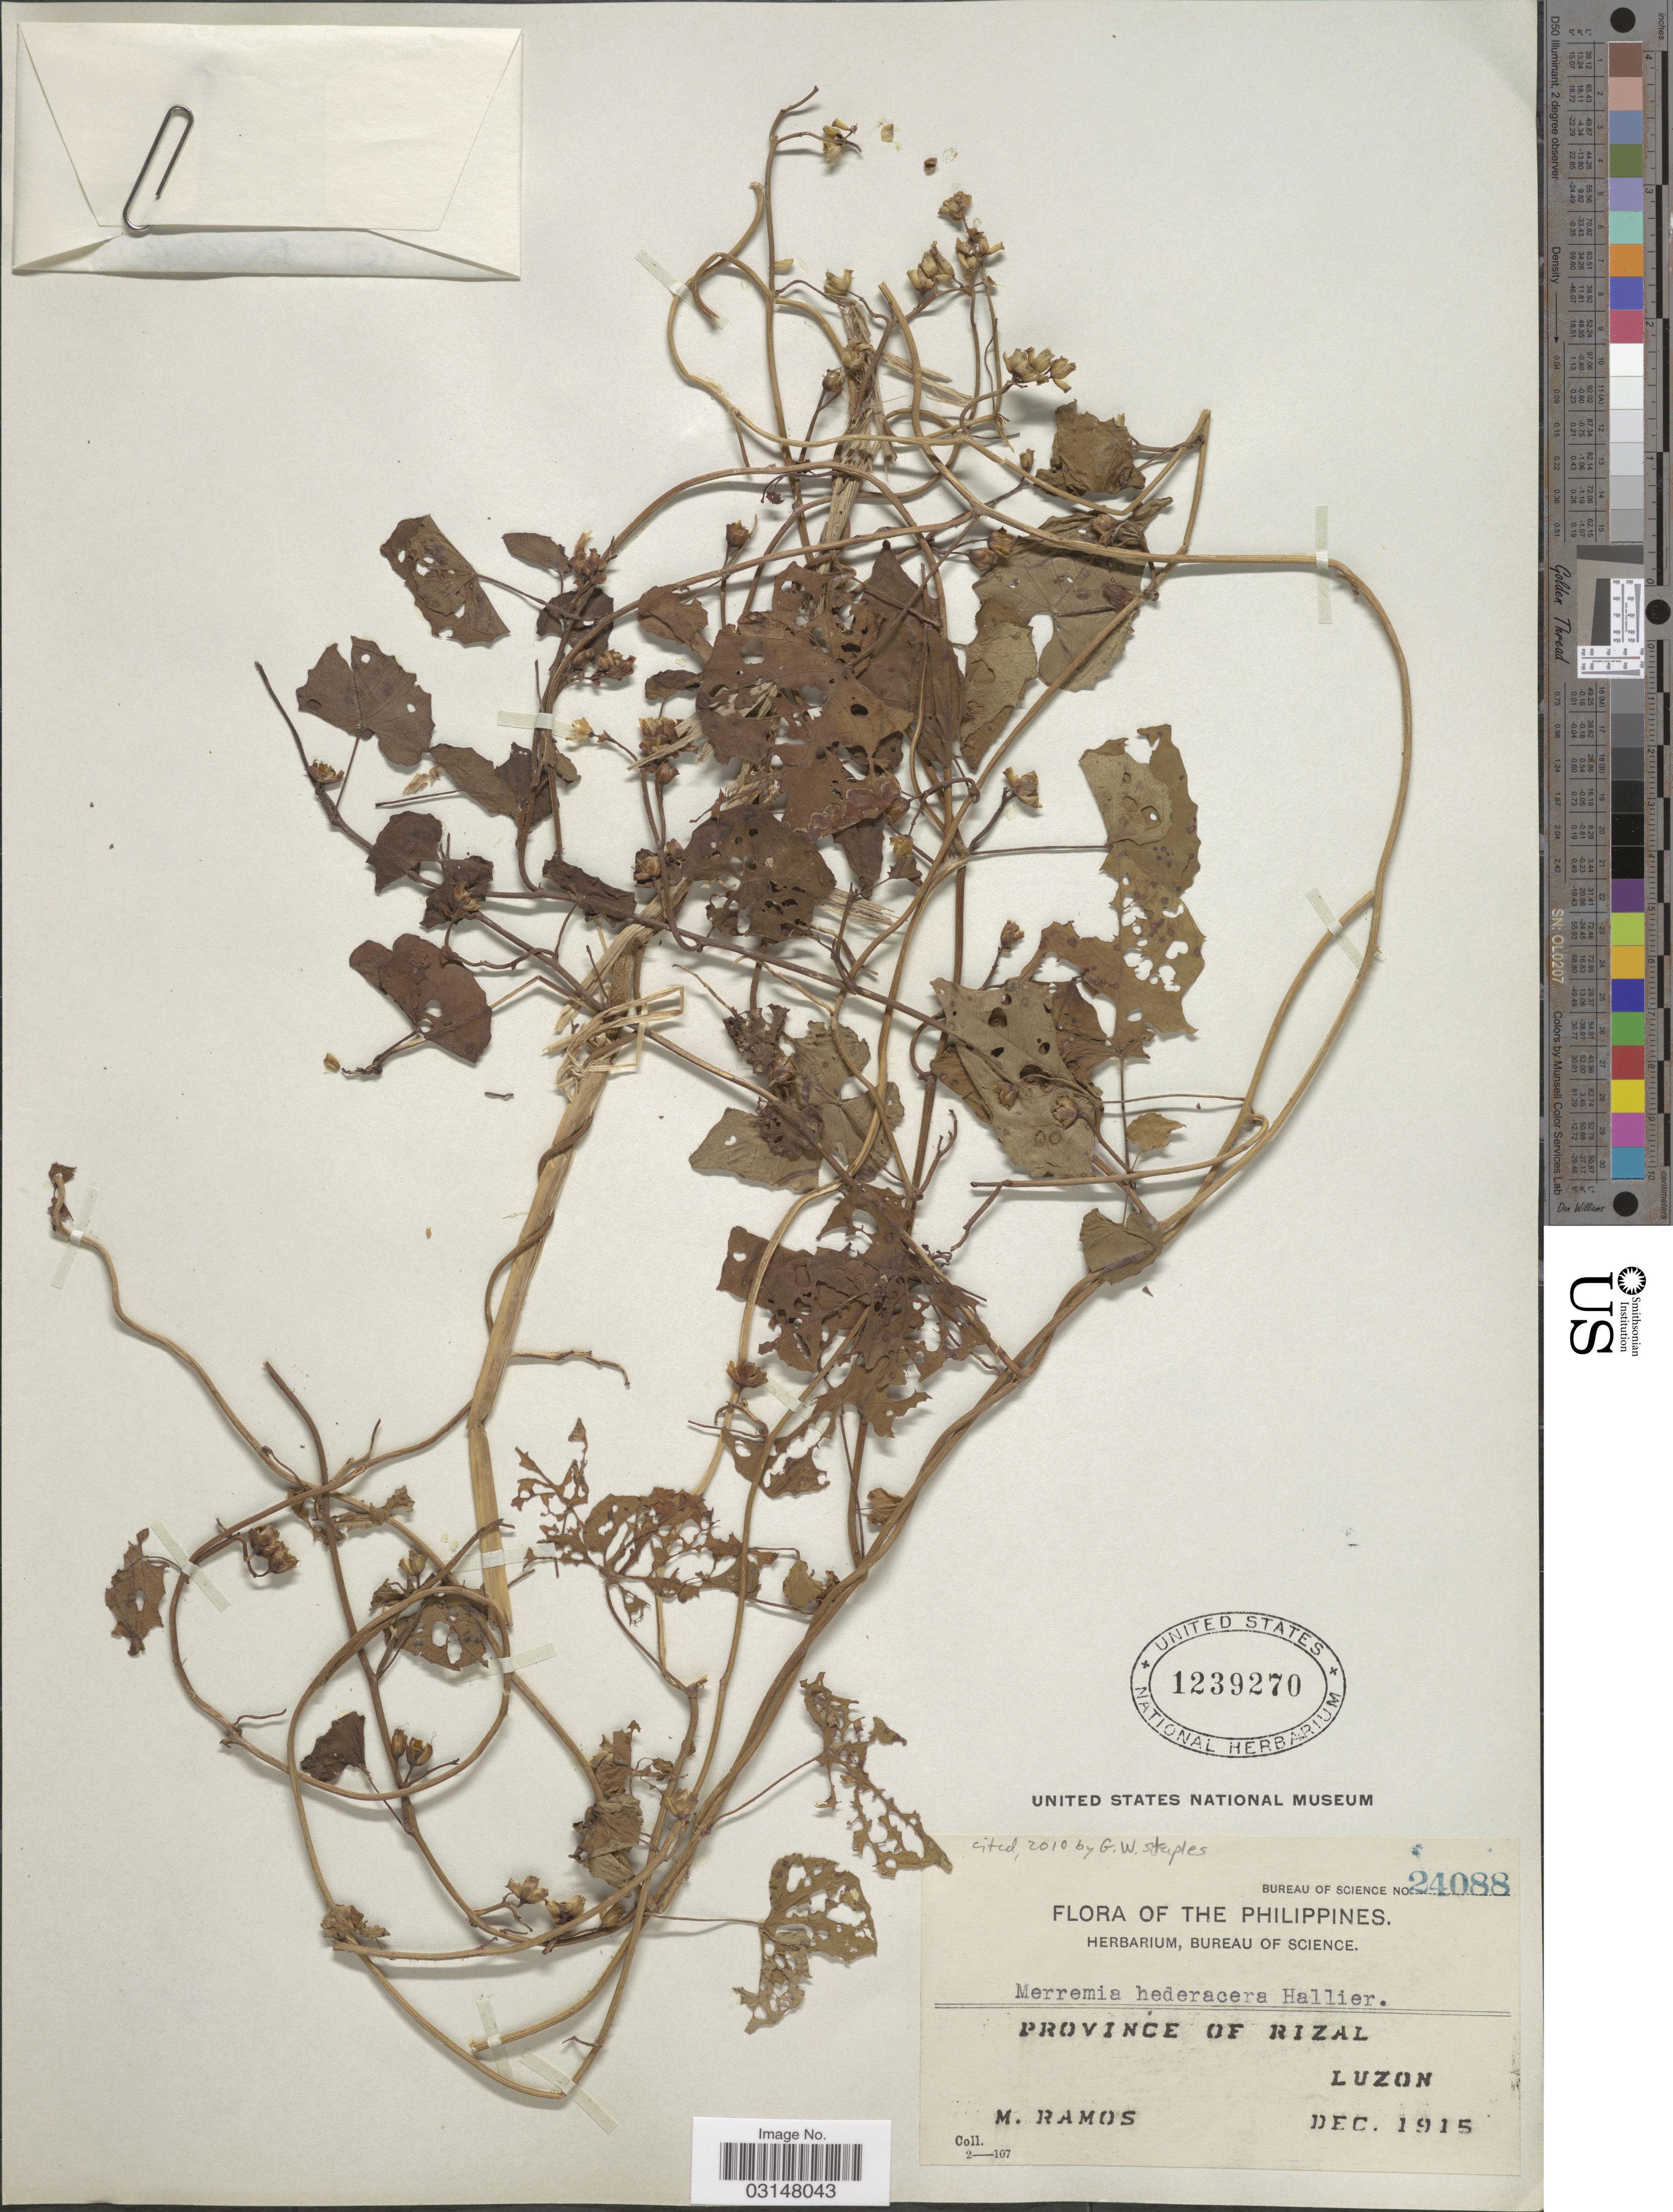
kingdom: Plantae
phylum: Tracheophyta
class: Magnoliopsida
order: Solanales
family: Convolvulaceae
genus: Merremia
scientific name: Merremia hederacea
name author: (Burm. f.) Hallier f.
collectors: M. Ramos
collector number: Bureau of Science 24088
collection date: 1915-12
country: Philippines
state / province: Calabarzon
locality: Province of Rizal. Luzon.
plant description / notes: Cited by G.W. Staples in Gard. Bull. Singapore 61(2): 514. 2010.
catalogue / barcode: US 1239270